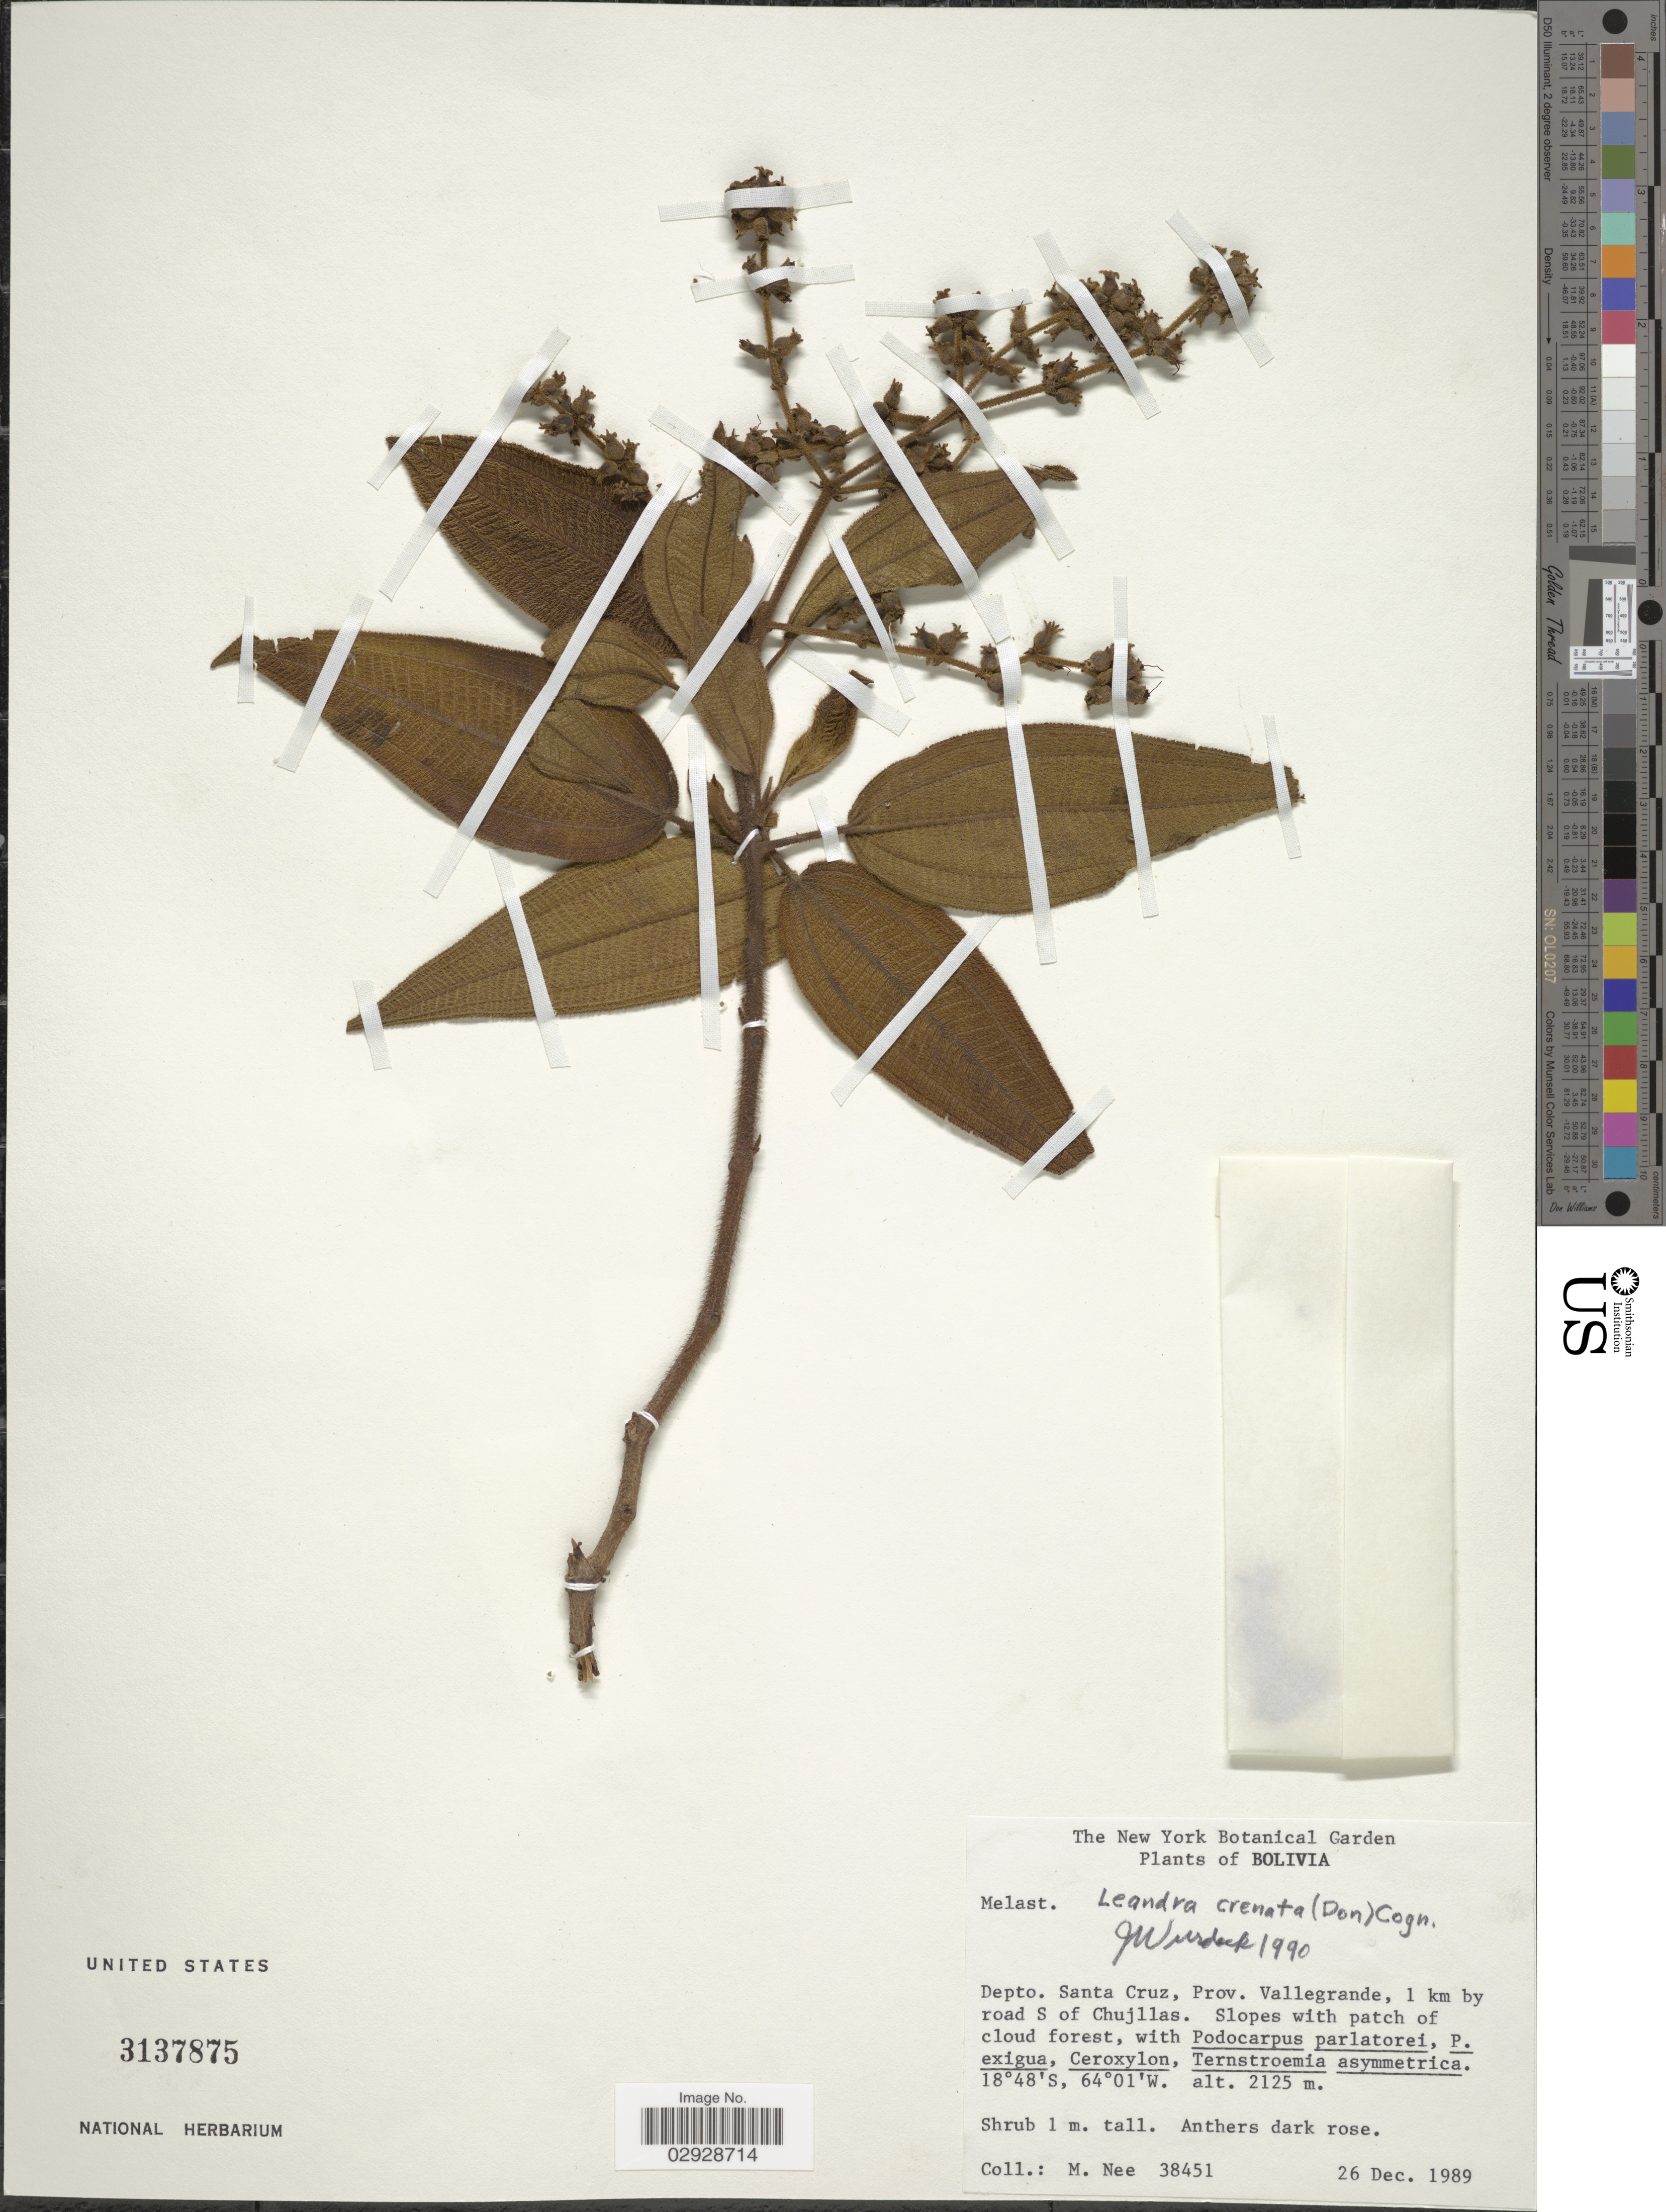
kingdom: Plantae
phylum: Tracheophyta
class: Magnoliopsida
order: Myrtales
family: Melastomataceae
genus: Leandra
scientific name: Leandra crenata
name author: (D. Don) Cogn.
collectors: M. Nee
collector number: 38451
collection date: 1989-12-26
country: Bolivia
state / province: Santa Cruz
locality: Depto. Santa Cruz, Prov. Vallegrande, 1 km by road S of Chujllas.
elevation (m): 2125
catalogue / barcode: US 3137875